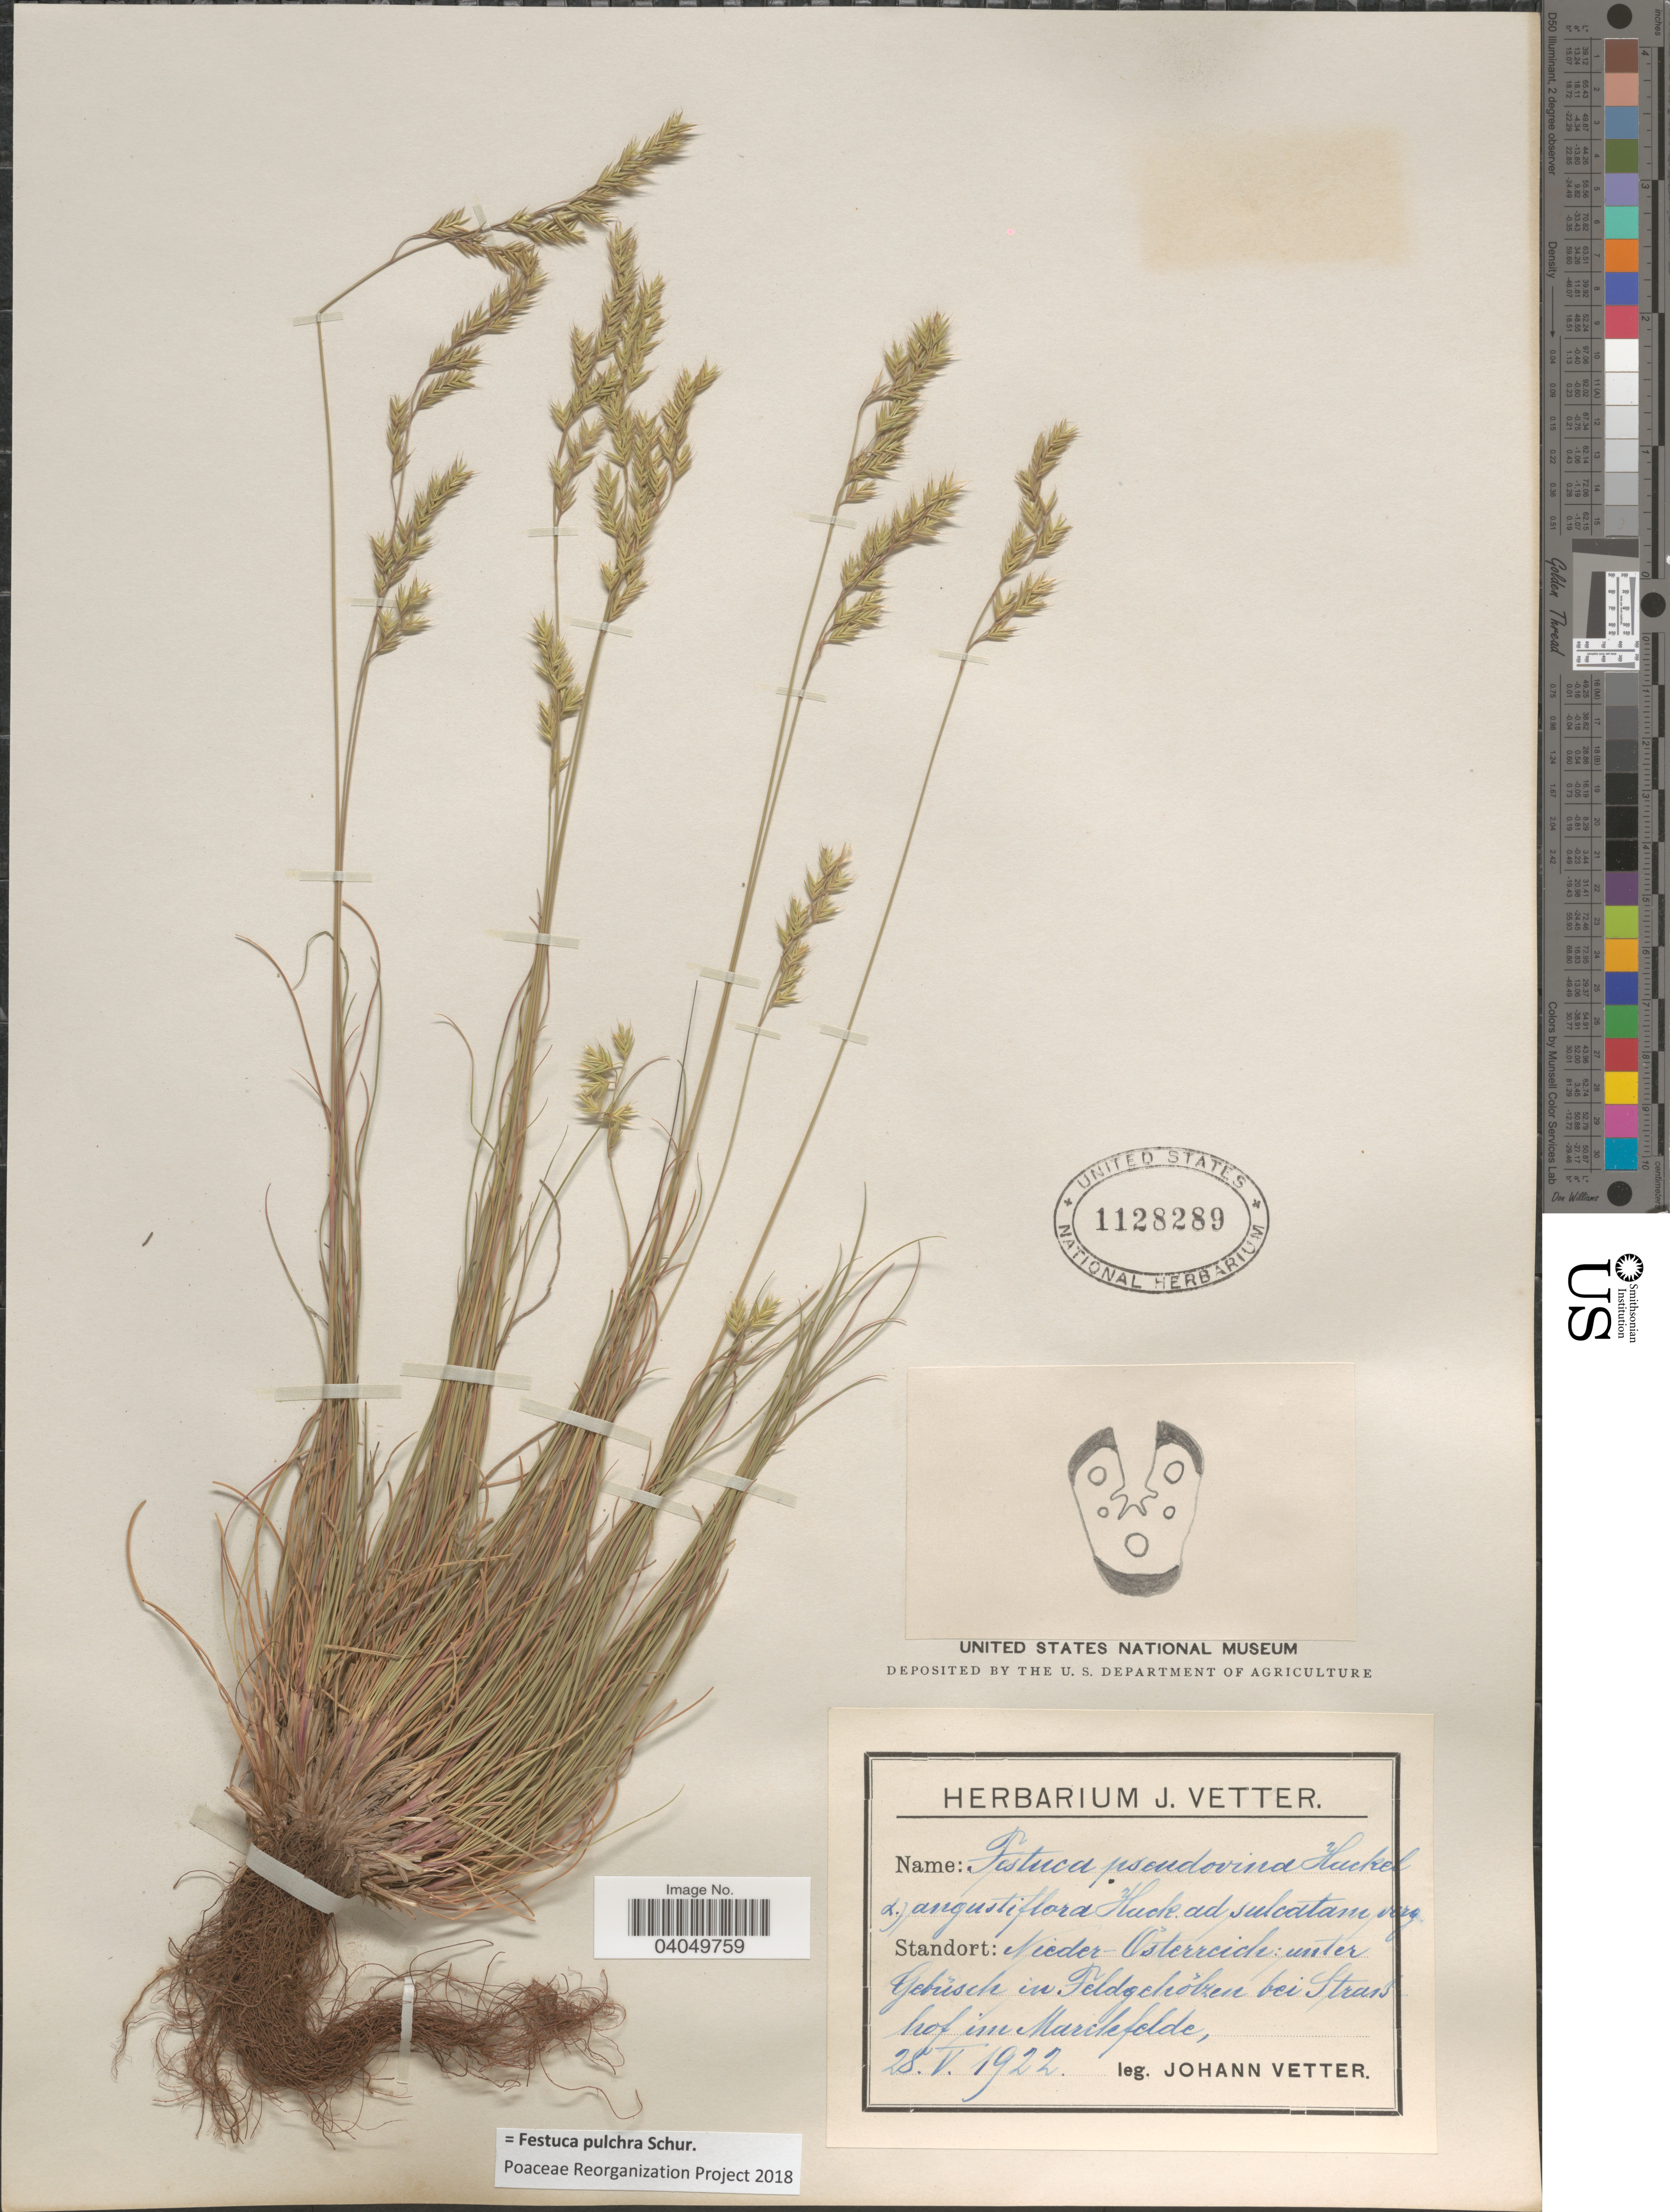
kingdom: Plantae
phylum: Tracheophyta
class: Liliopsida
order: Poales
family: Poaceae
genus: Festuca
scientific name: Festuca pulchra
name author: Schur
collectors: J. Vetter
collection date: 1922-05-25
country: Austria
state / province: Niederosterreich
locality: Standort: Nieder-Osterreich: unter Gebusch in Feldgeholzen bei Strasshof im Marchfelde.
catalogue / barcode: US 1128289